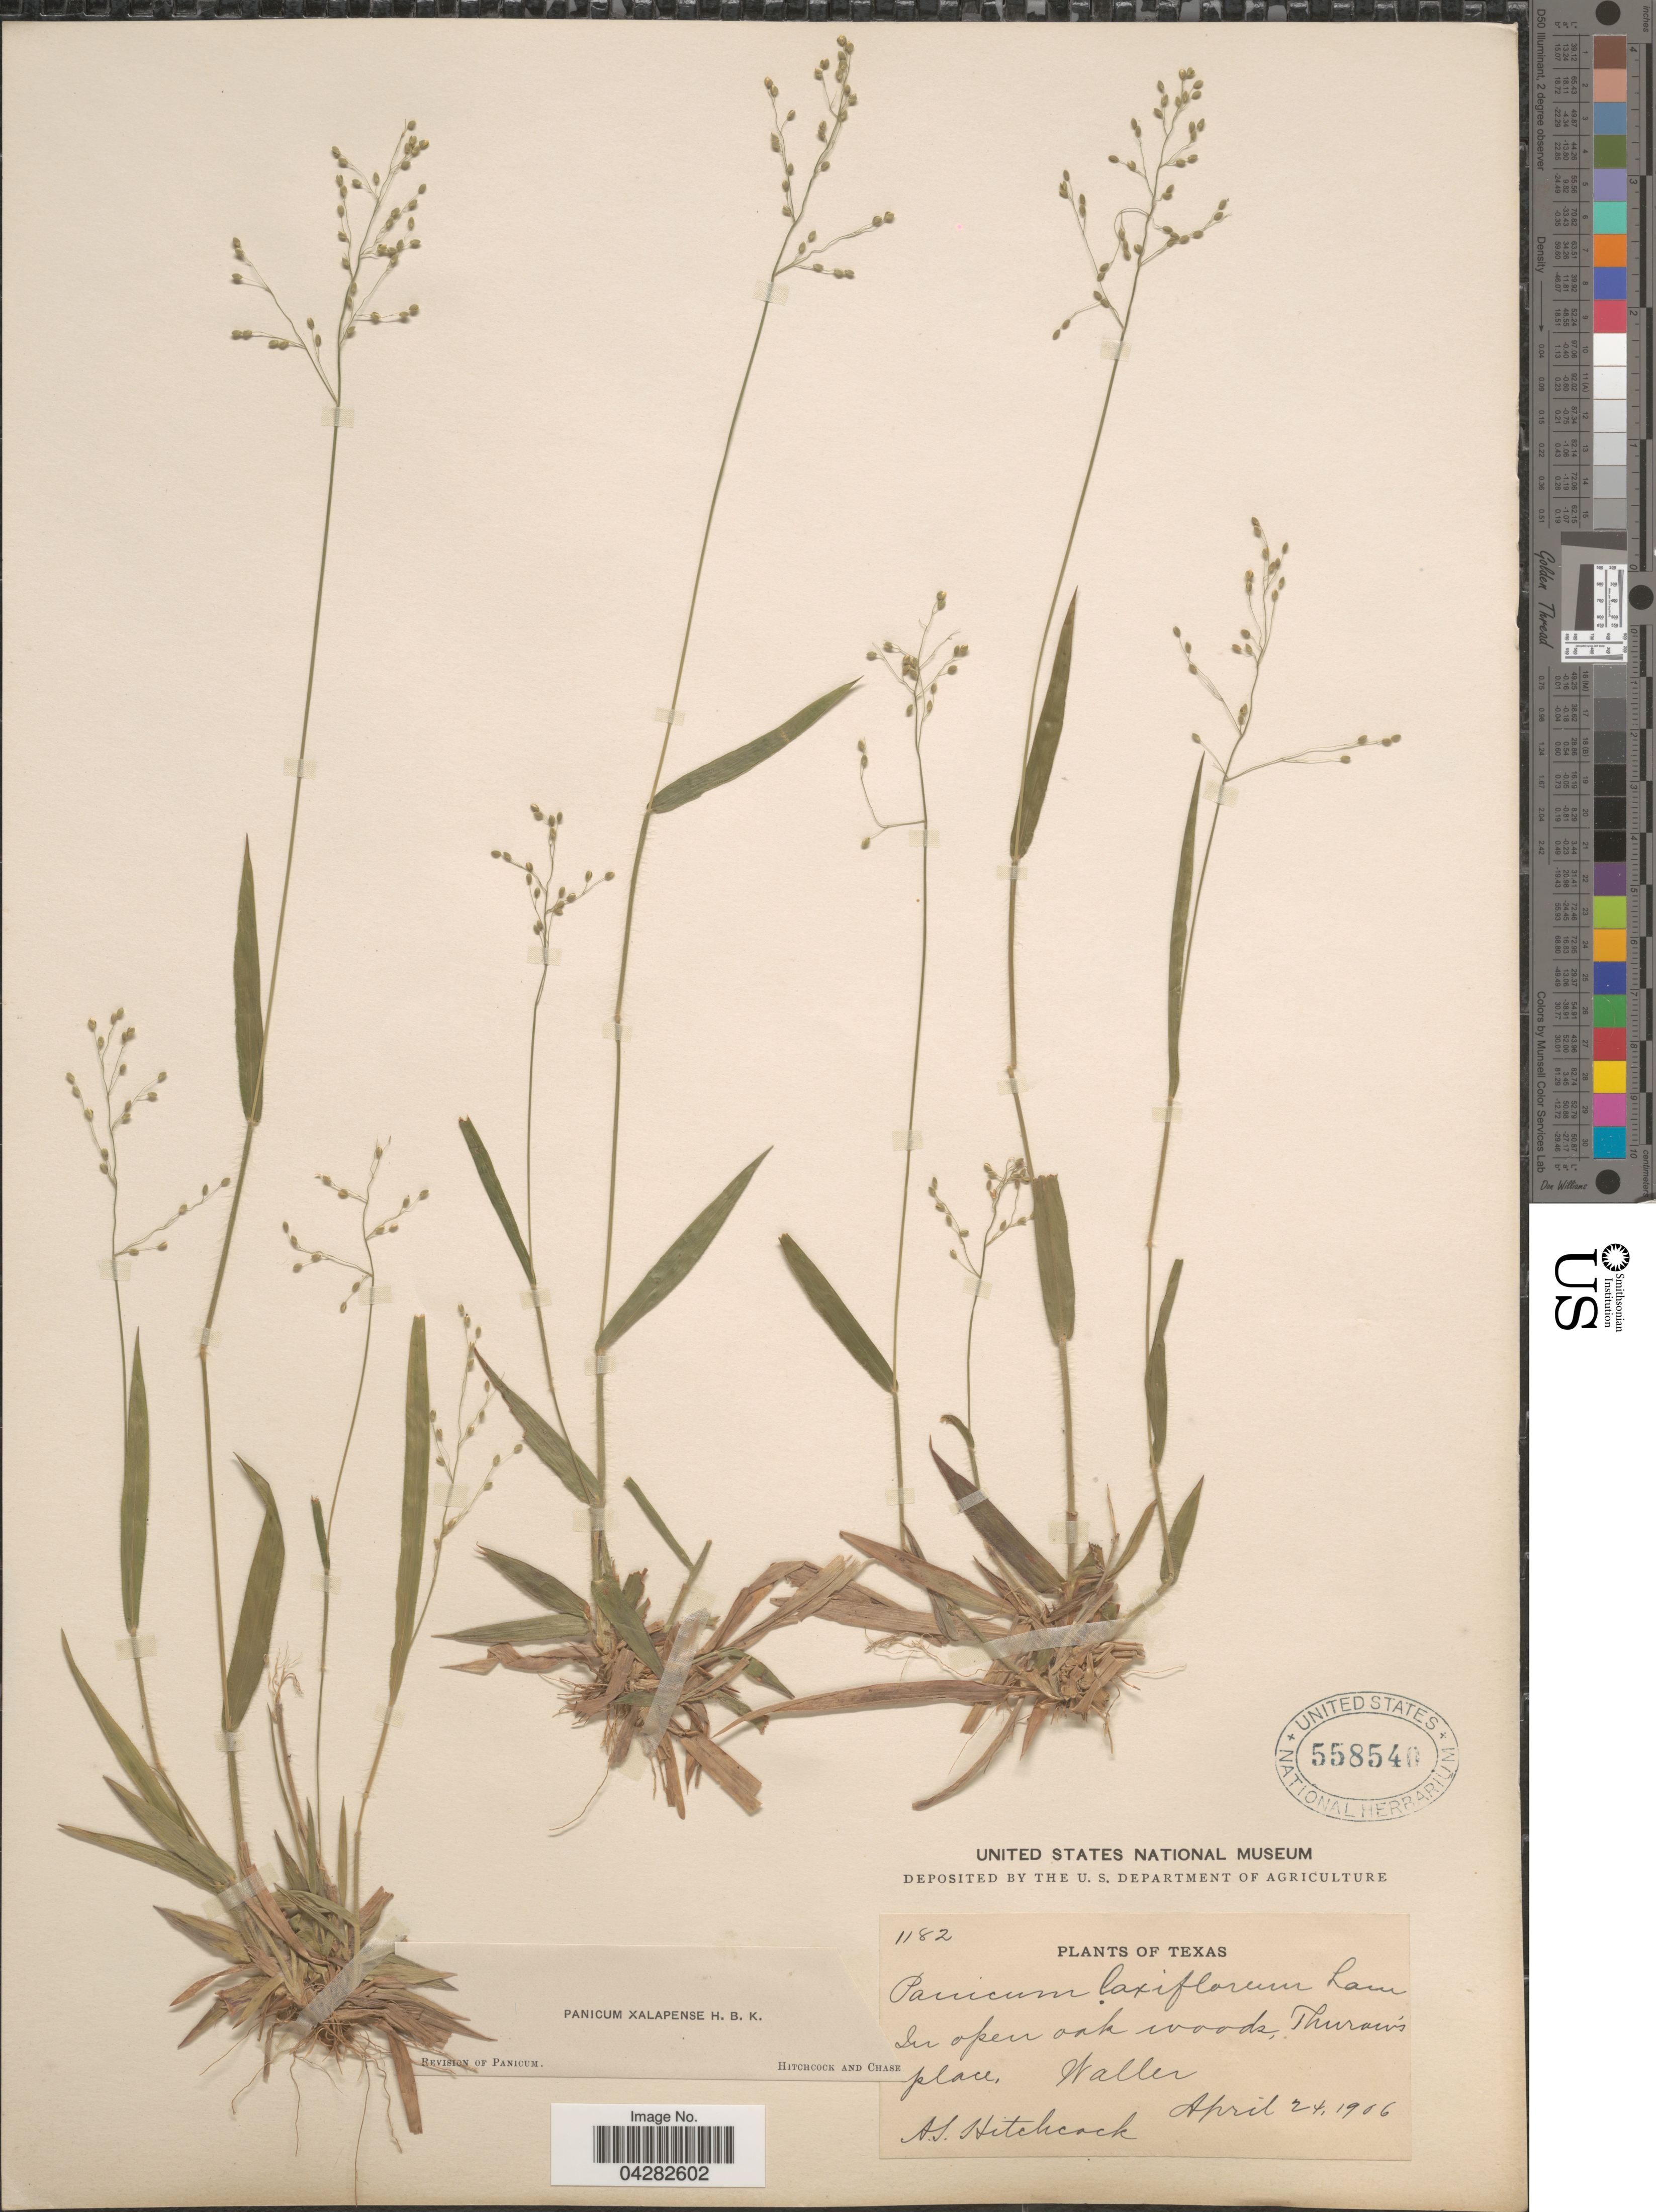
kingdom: Plantae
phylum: Tracheophyta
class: Liliopsida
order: Poales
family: Poaceae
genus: Dichanthelium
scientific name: Dichanthelium laxiflorum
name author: (Lam.) Gould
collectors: A. S. Hitchcock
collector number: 1182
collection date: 1906-04-24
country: United States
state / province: Texas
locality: Thurow's place, Waller.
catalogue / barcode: US 558540